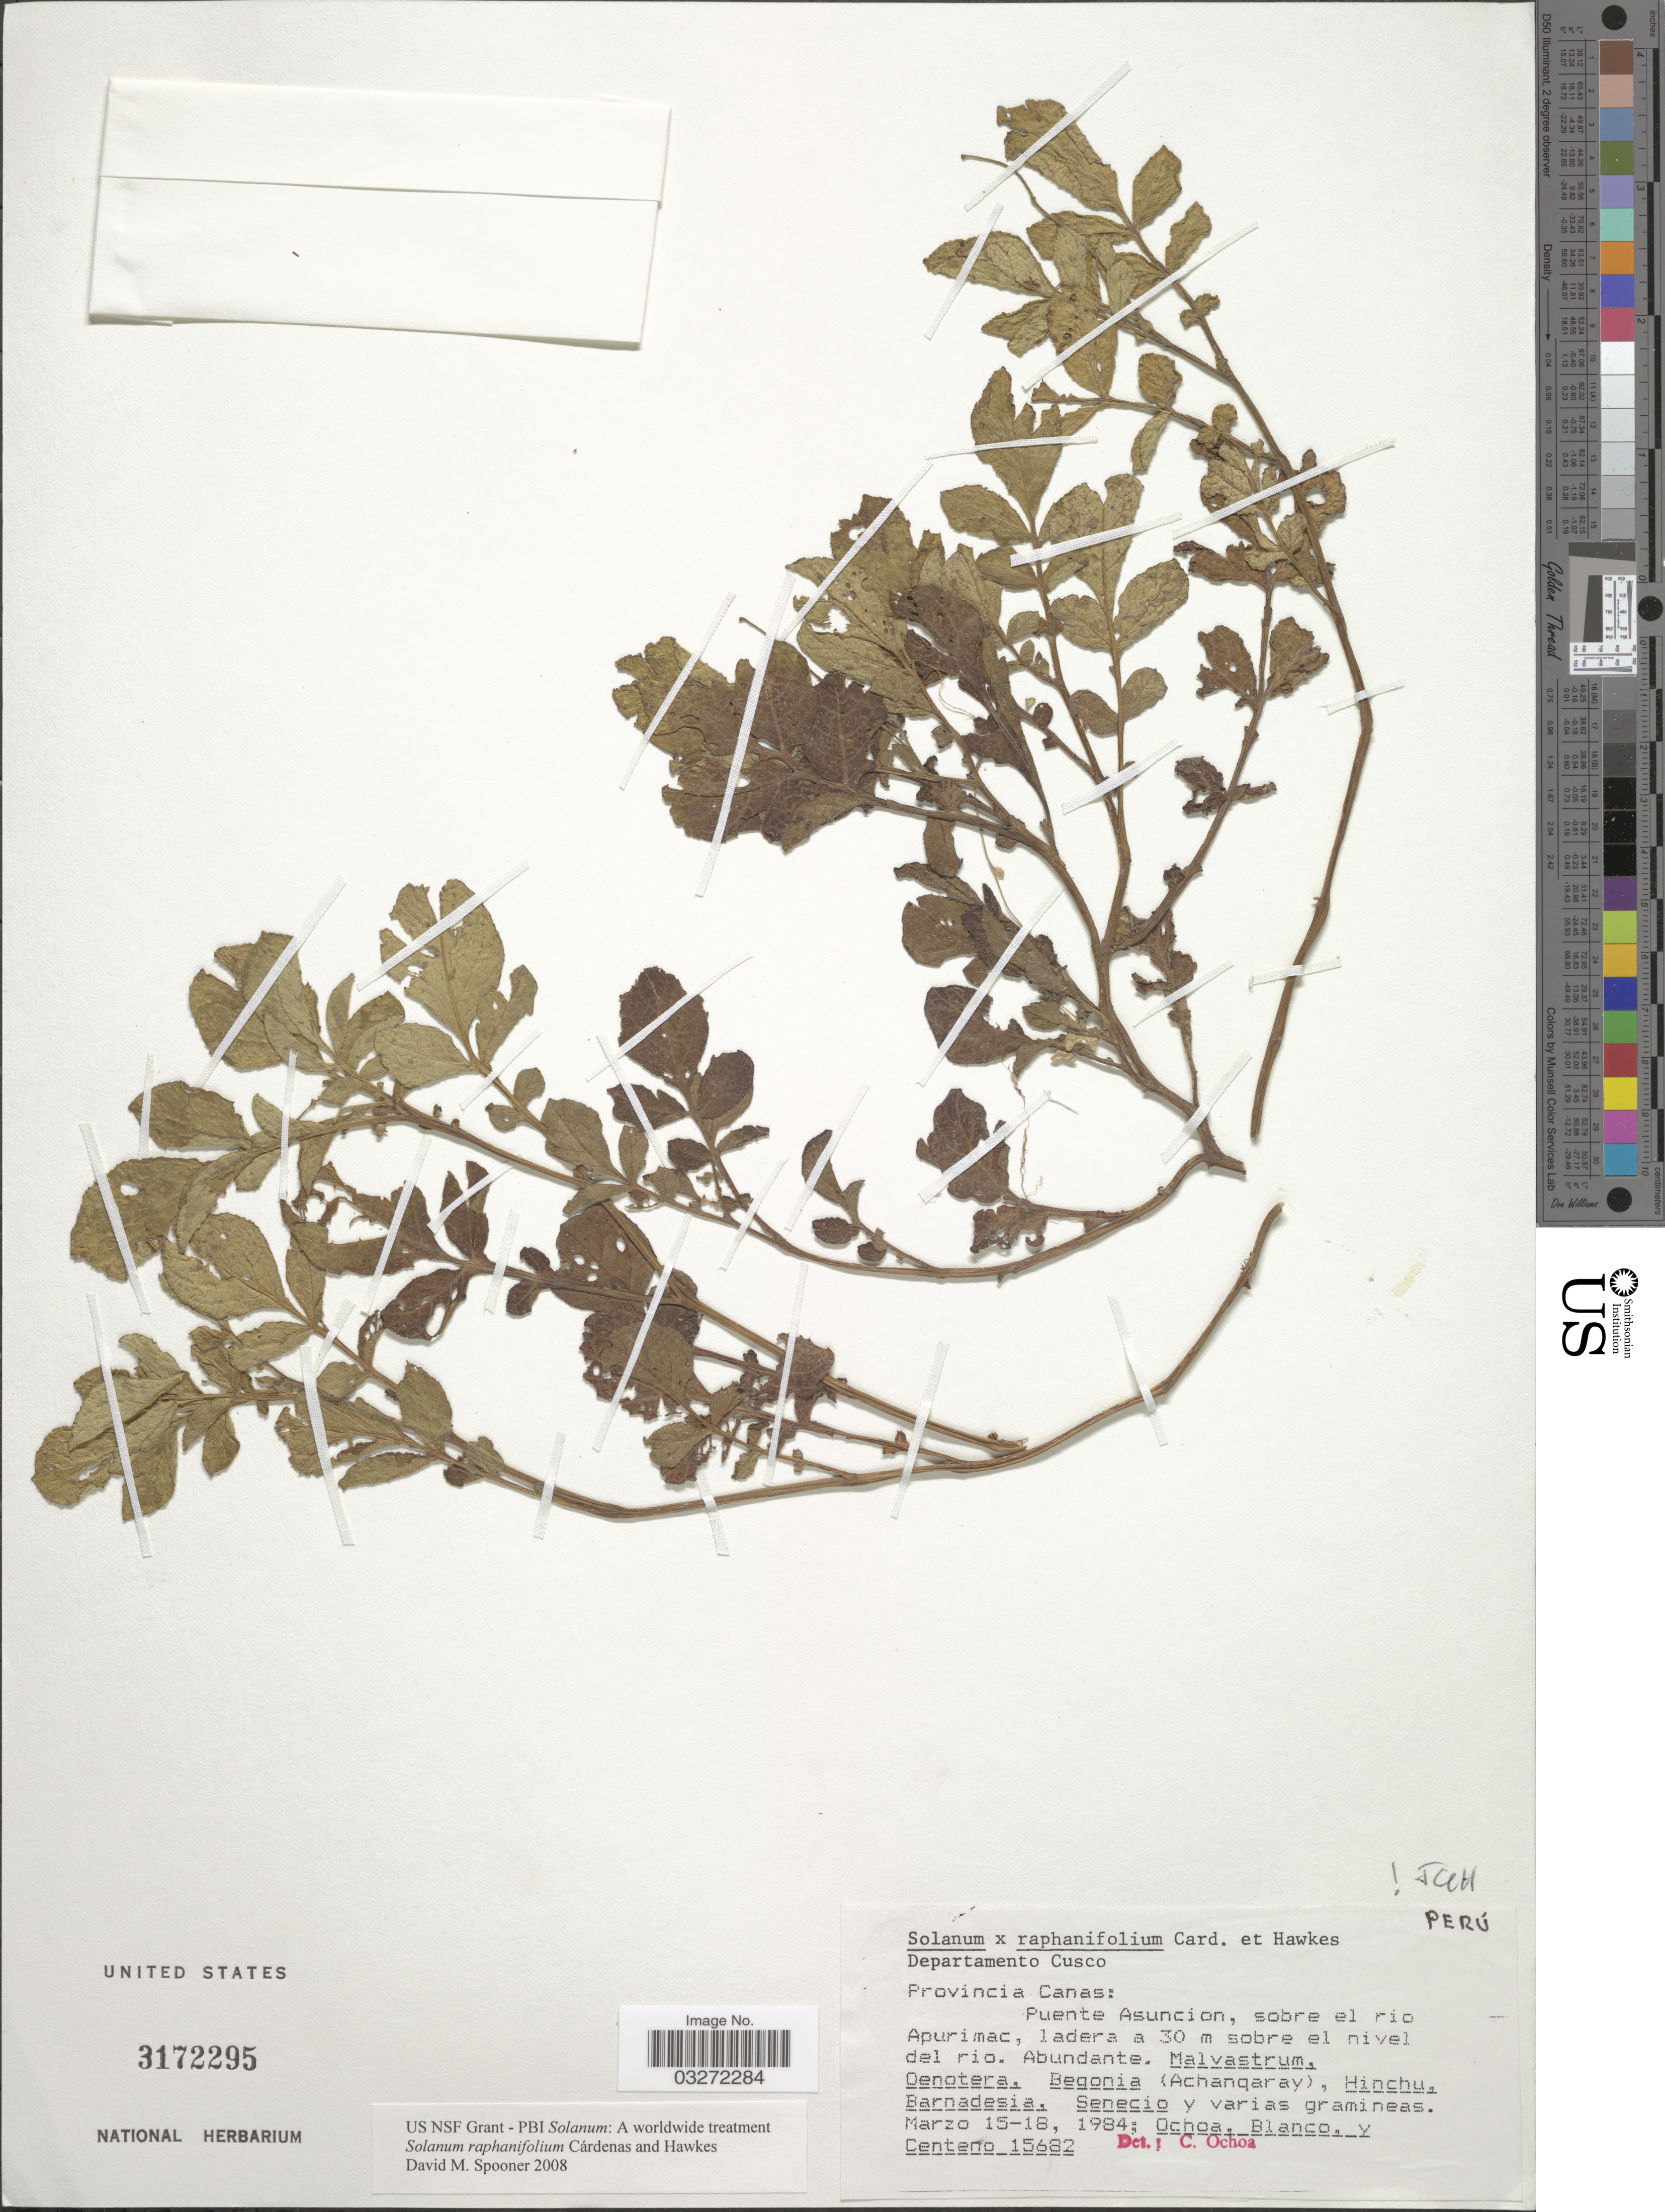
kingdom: Plantae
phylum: Tracheophyta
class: Magnoliopsida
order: Solanales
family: Solanaceae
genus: Solanum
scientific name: Solanum raphanifolium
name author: Cárdenas & Hawkes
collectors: -. Ochoa, Blanco, -- & Centeno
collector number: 15682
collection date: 1984-03-15/1984-03-18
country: Peru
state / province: Cusco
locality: Departamento Cusco, Provincia Canas: Puente Asuncion, sobre el rio Apurimac, ladera a 30 m sobre el nivel del rio.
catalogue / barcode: US 3172295